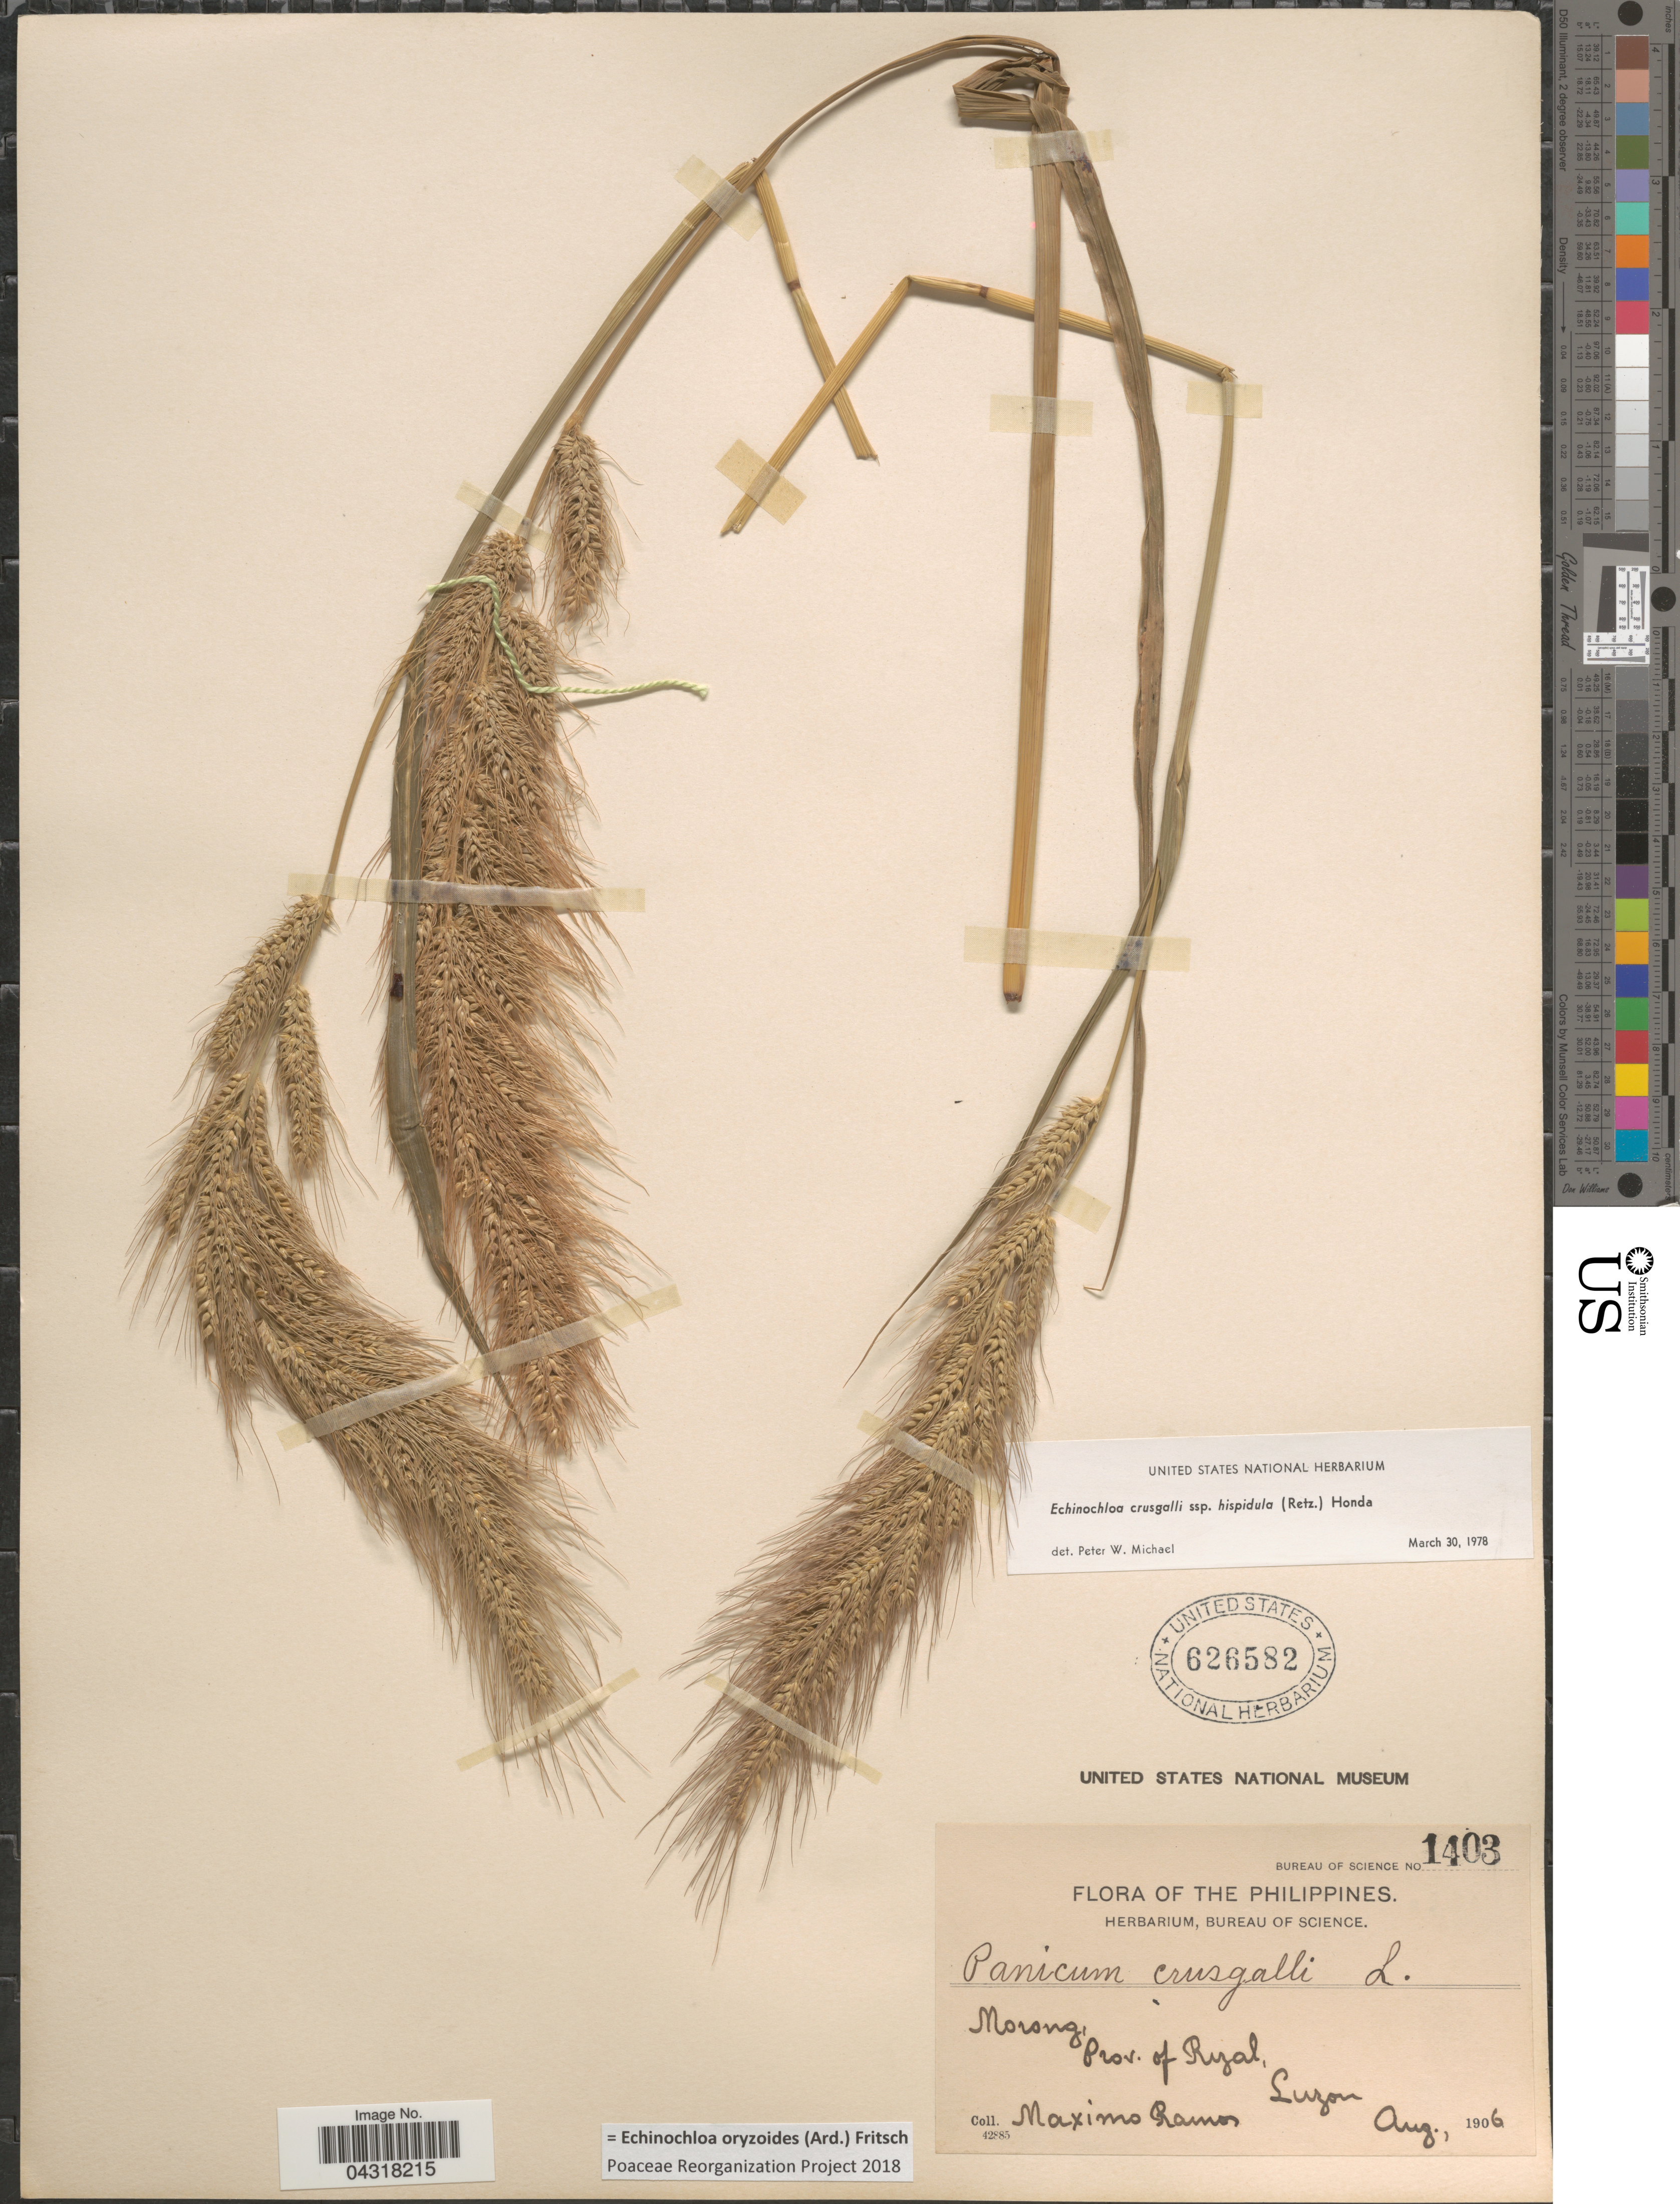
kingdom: Plantae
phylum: Tracheophyta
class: Liliopsida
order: Poales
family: Poaceae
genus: Echinochloa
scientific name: Echinochloa oryzoides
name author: (Ard.) Fritsch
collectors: M. Ramos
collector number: Bureau Of Science 1403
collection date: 1906-08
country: Philippines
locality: Morong, Prov. of Rizal, Luzon.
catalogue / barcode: US 626582